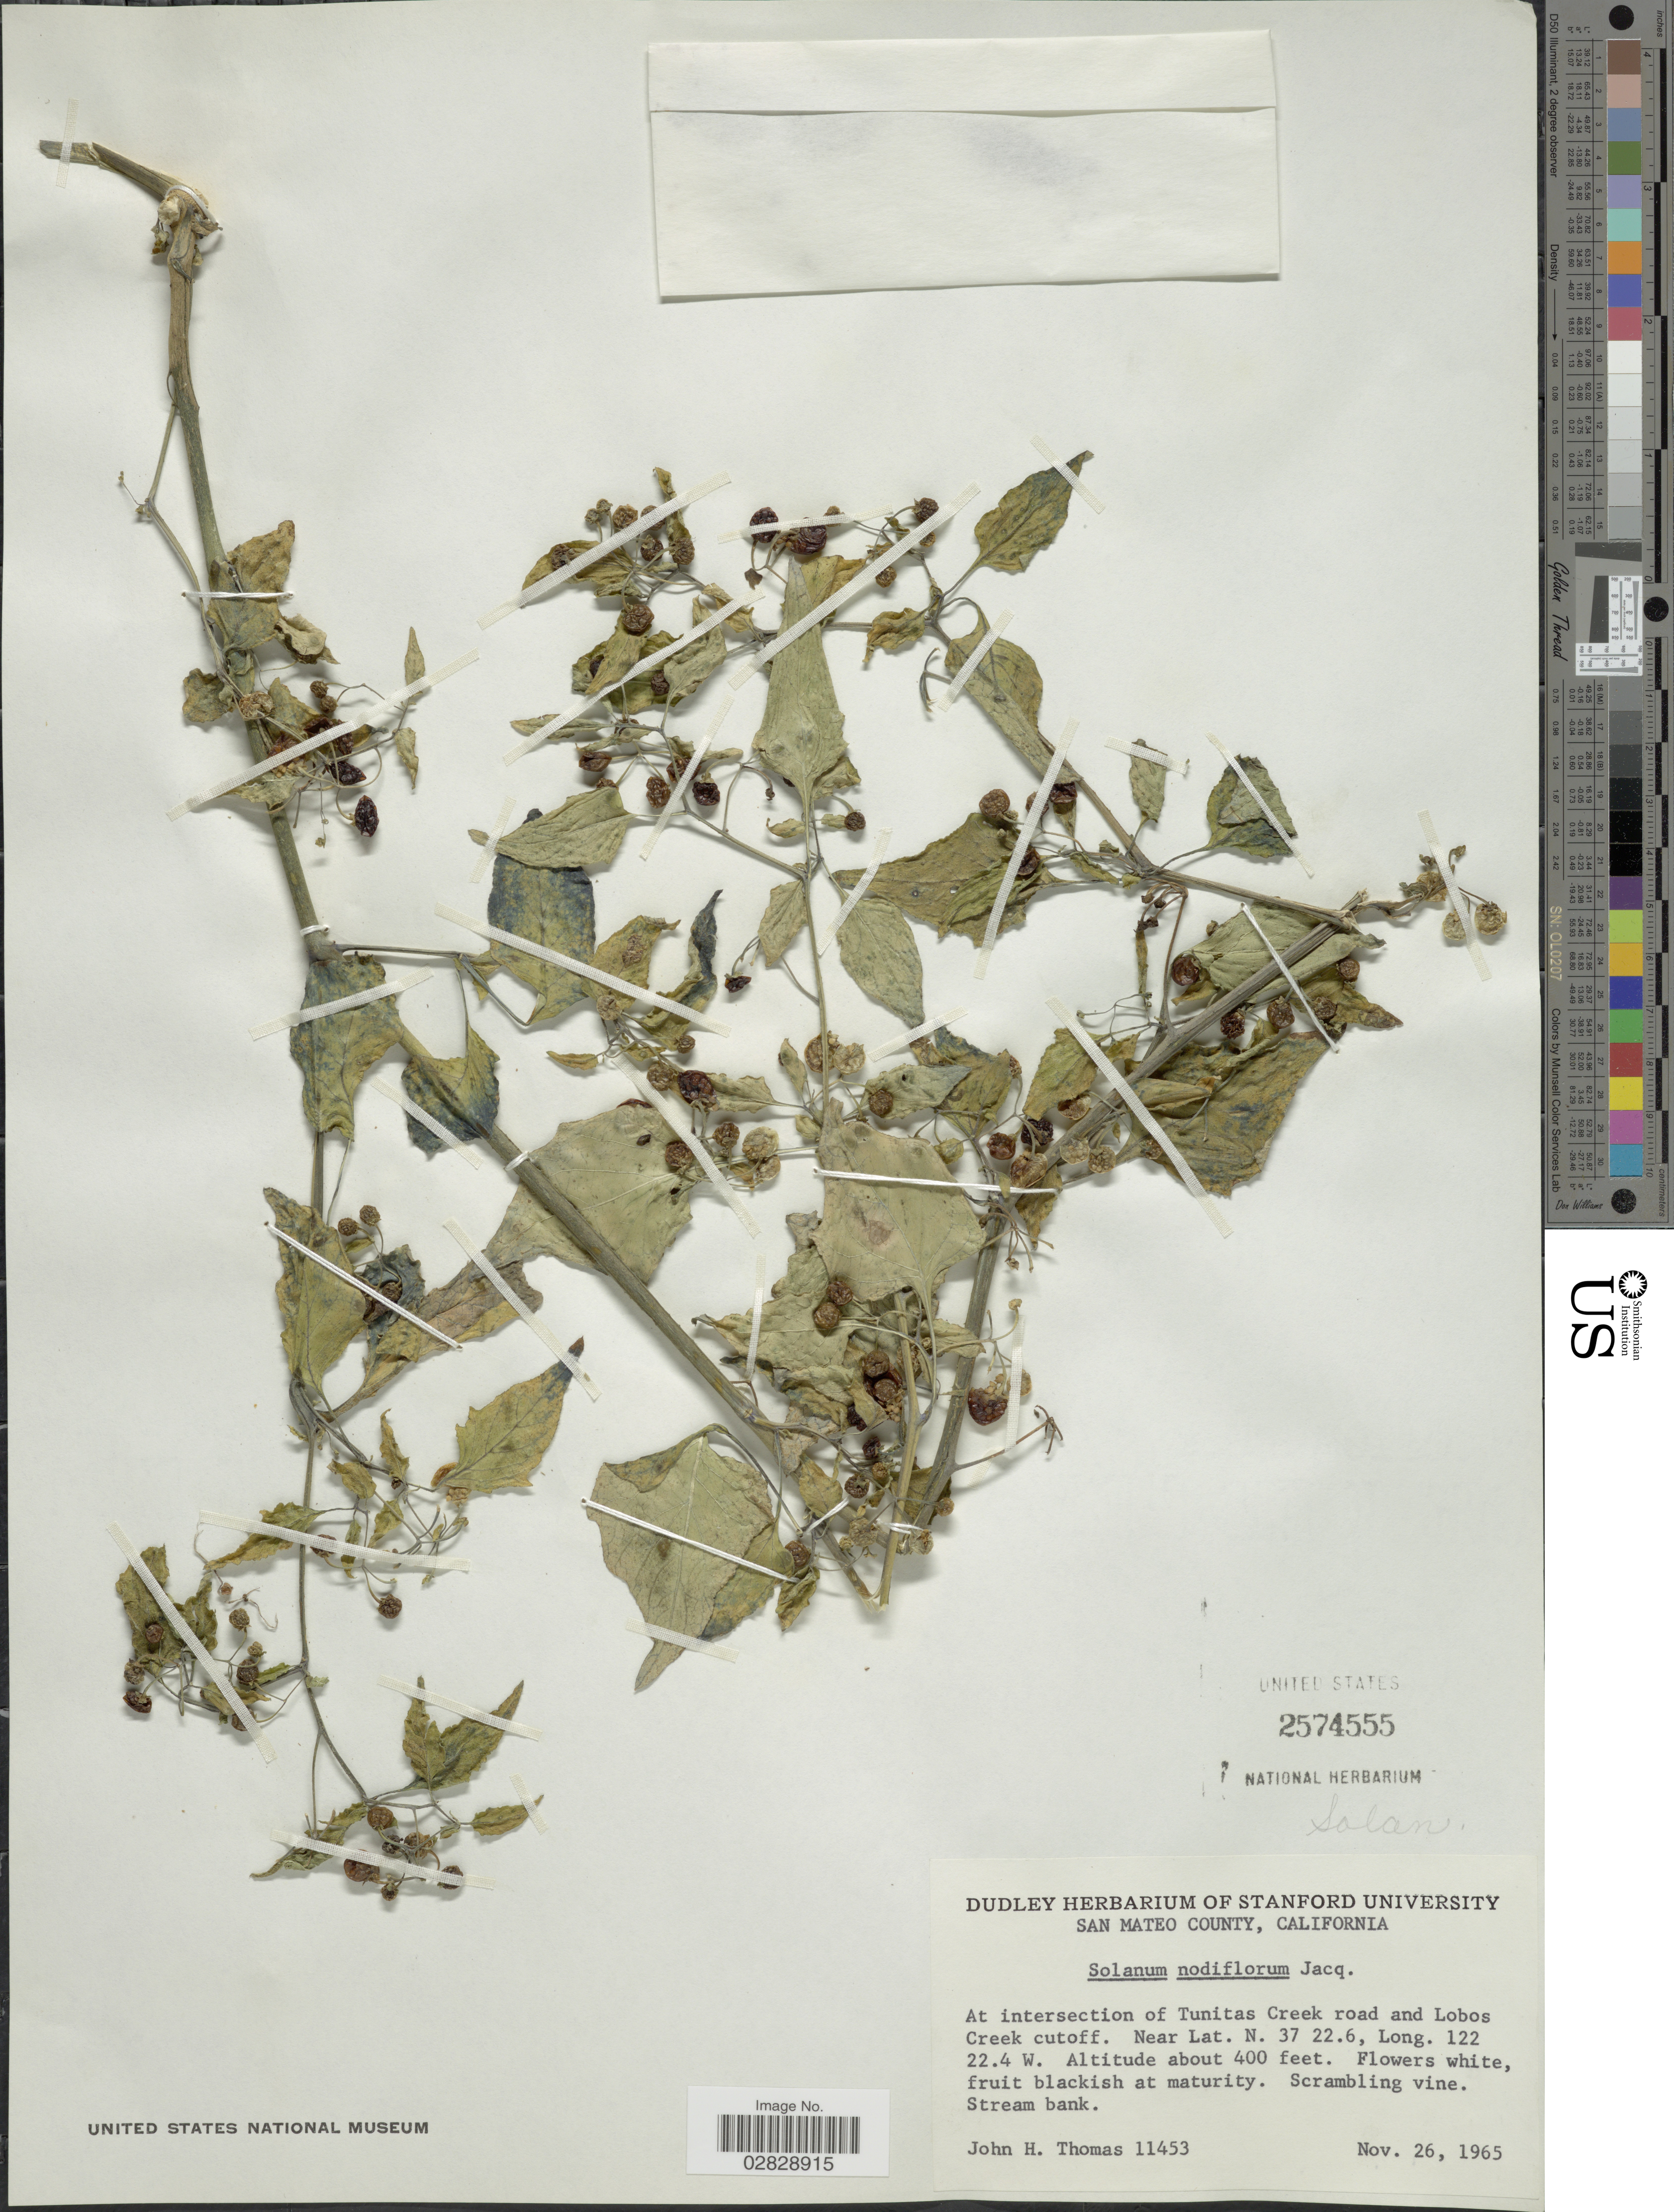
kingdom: Plantae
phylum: Tracheophyta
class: Magnoliopsida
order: Solanales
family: Solanaceae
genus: Solanum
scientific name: Solanum americanum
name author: Mill.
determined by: Knapp, S. D.; Särkinen, T.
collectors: J. H. Thomas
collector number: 11453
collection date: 1965-11-26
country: United States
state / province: California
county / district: San Mateo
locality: San Mateo County. At intersection of Tunitas Creek road and Lobos Creek cutoff.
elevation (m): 122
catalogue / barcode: US 2574555